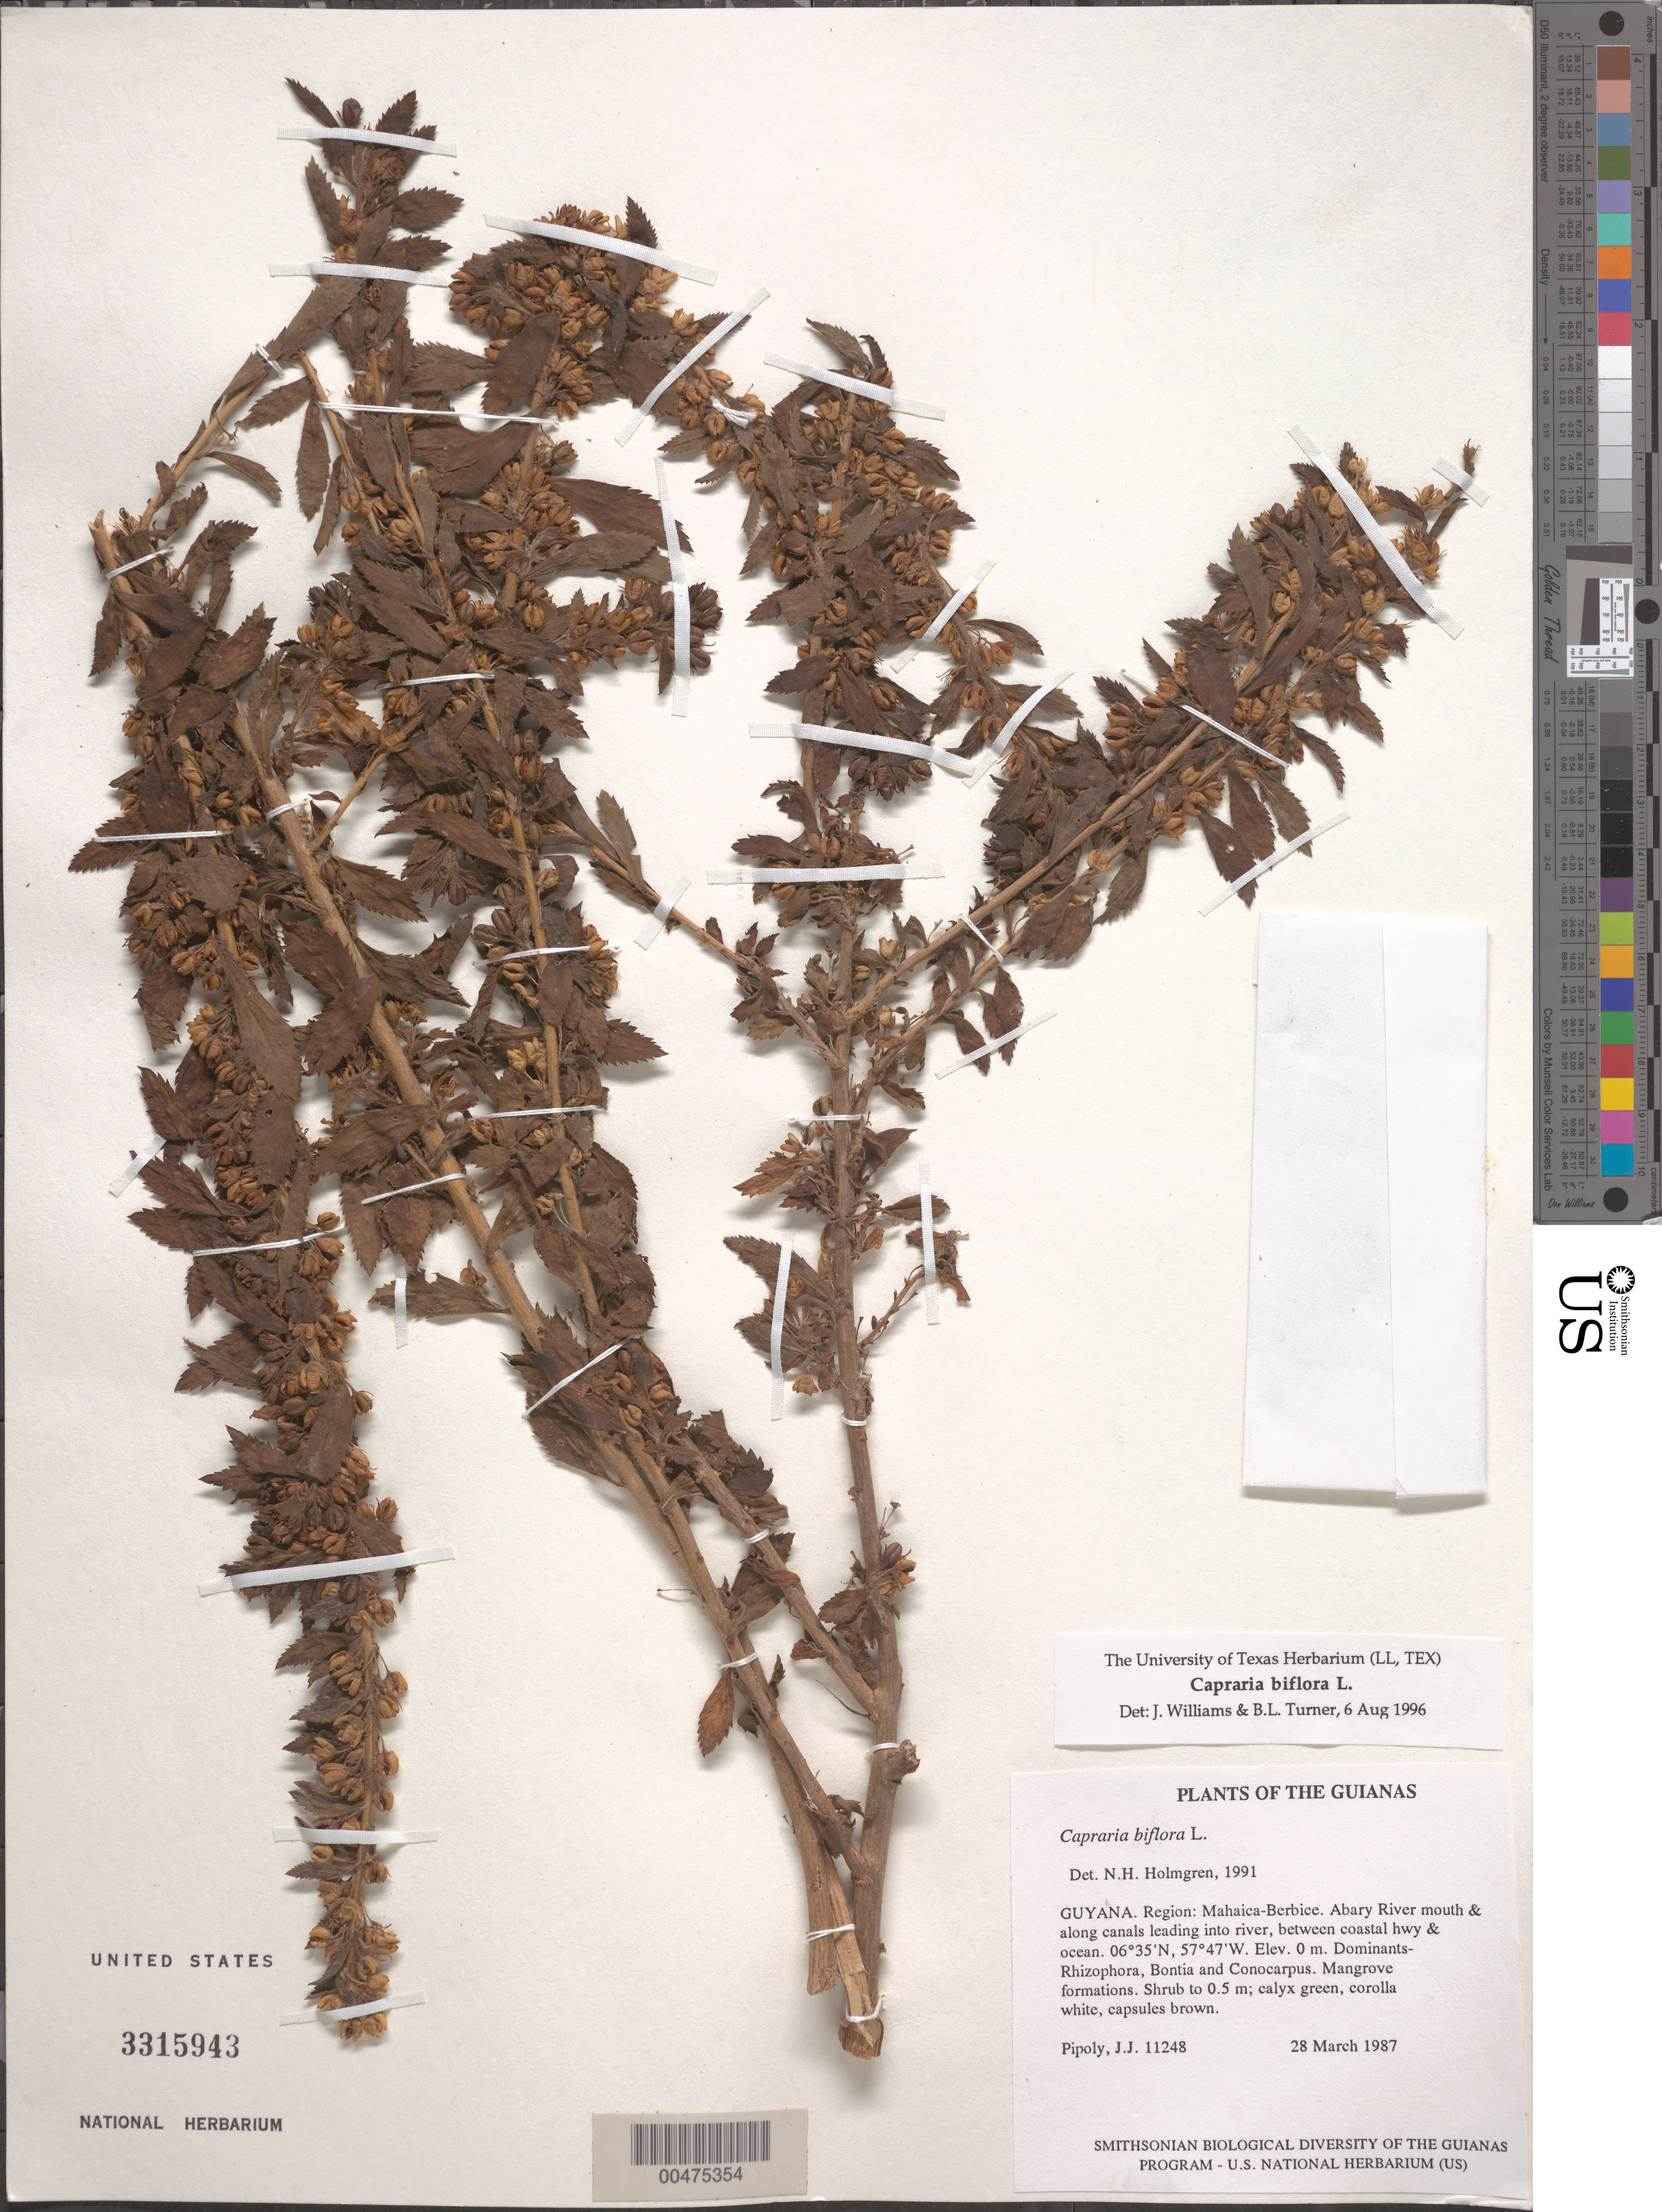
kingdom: Plantae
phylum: Tracheophyta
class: Magnoliopsida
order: Lamiales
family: Scrophulariaceae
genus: Capraria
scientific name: Capraria biflora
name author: L.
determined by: Williams, J.; Turner, B. L.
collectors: J. J. Pipoly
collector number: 11248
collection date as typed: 28 March 1987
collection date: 1987-03-28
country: Guyana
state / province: Mahaica-Berbice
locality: Abary River mouth & along canals leading into river, between coastal hwy & ocean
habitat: Mangrove formations. Dominants: Rhizophora, Avicennia, and Conocarpus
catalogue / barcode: US 3315943